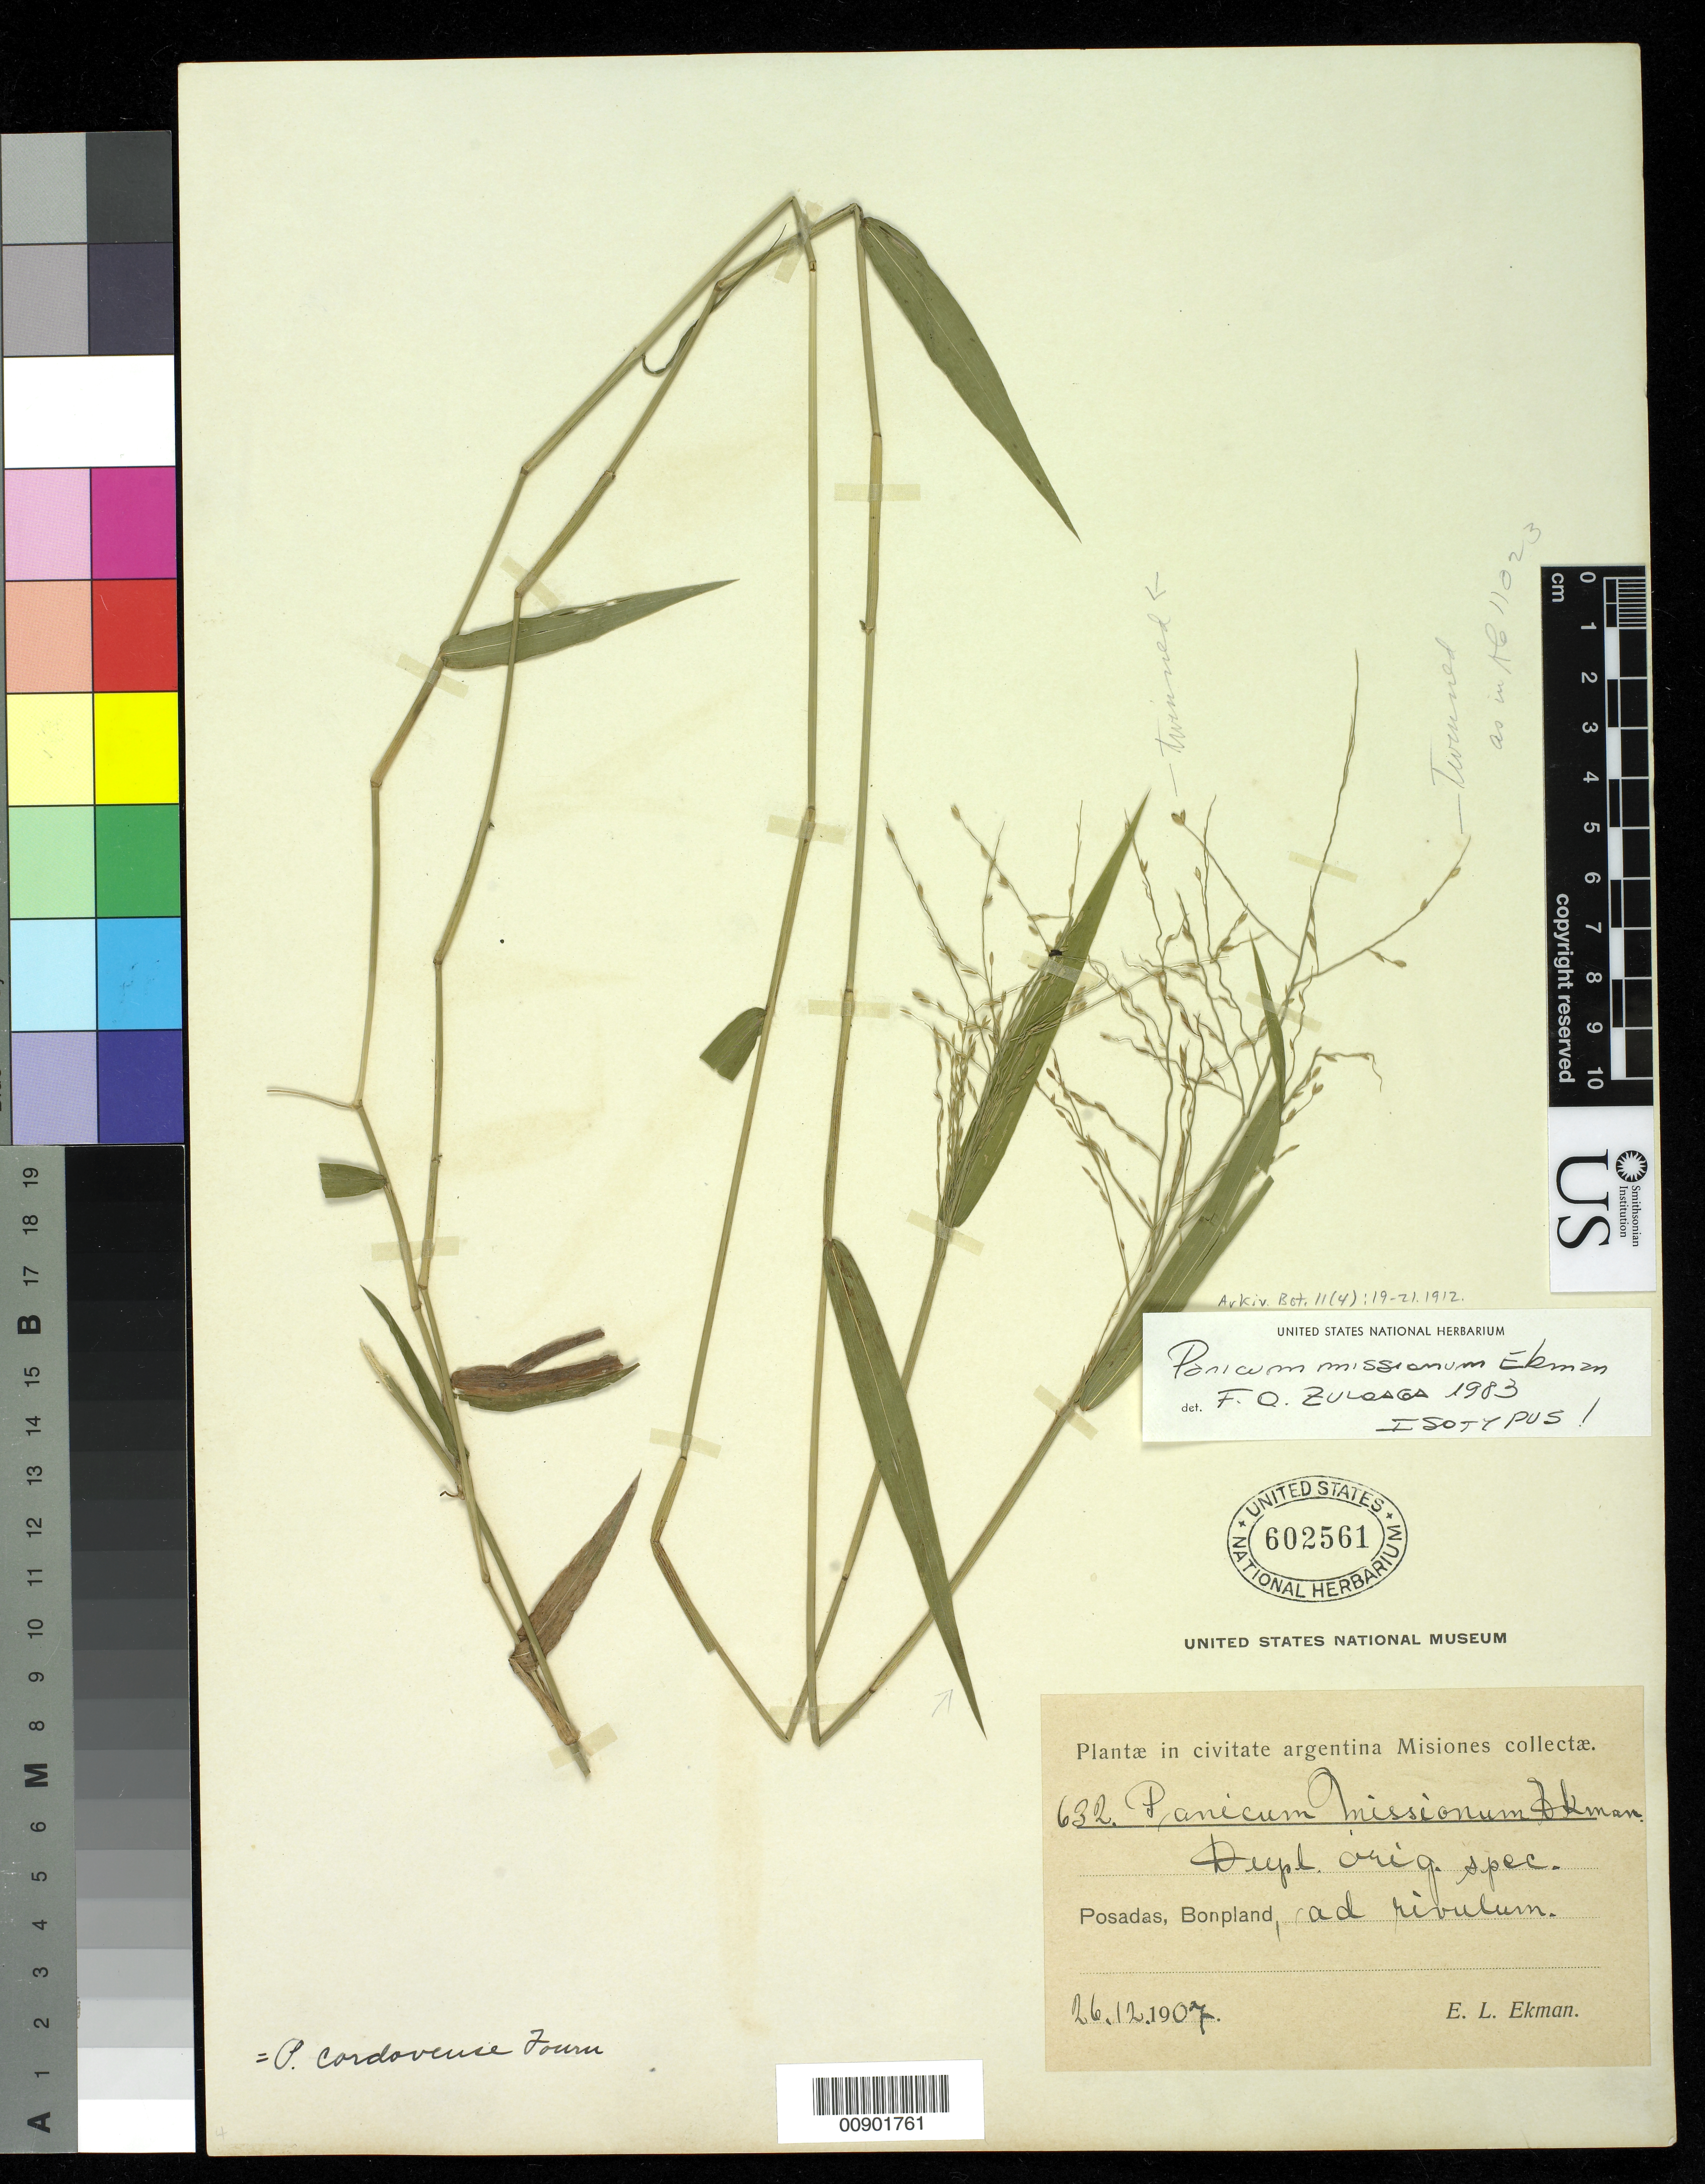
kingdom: Plantae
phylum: Tracheophyta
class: Liliopsida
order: Poales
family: Poaceae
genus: Panicum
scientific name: Panicum missionum Mez, nom. illeg.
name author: Mez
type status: Isotype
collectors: E. L. Ekman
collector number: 632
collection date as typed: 26 Dec 1907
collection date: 1907-12-26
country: Argentina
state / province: Misiones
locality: Posadas, Bonpland, ad rivulum.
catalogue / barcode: US 602561